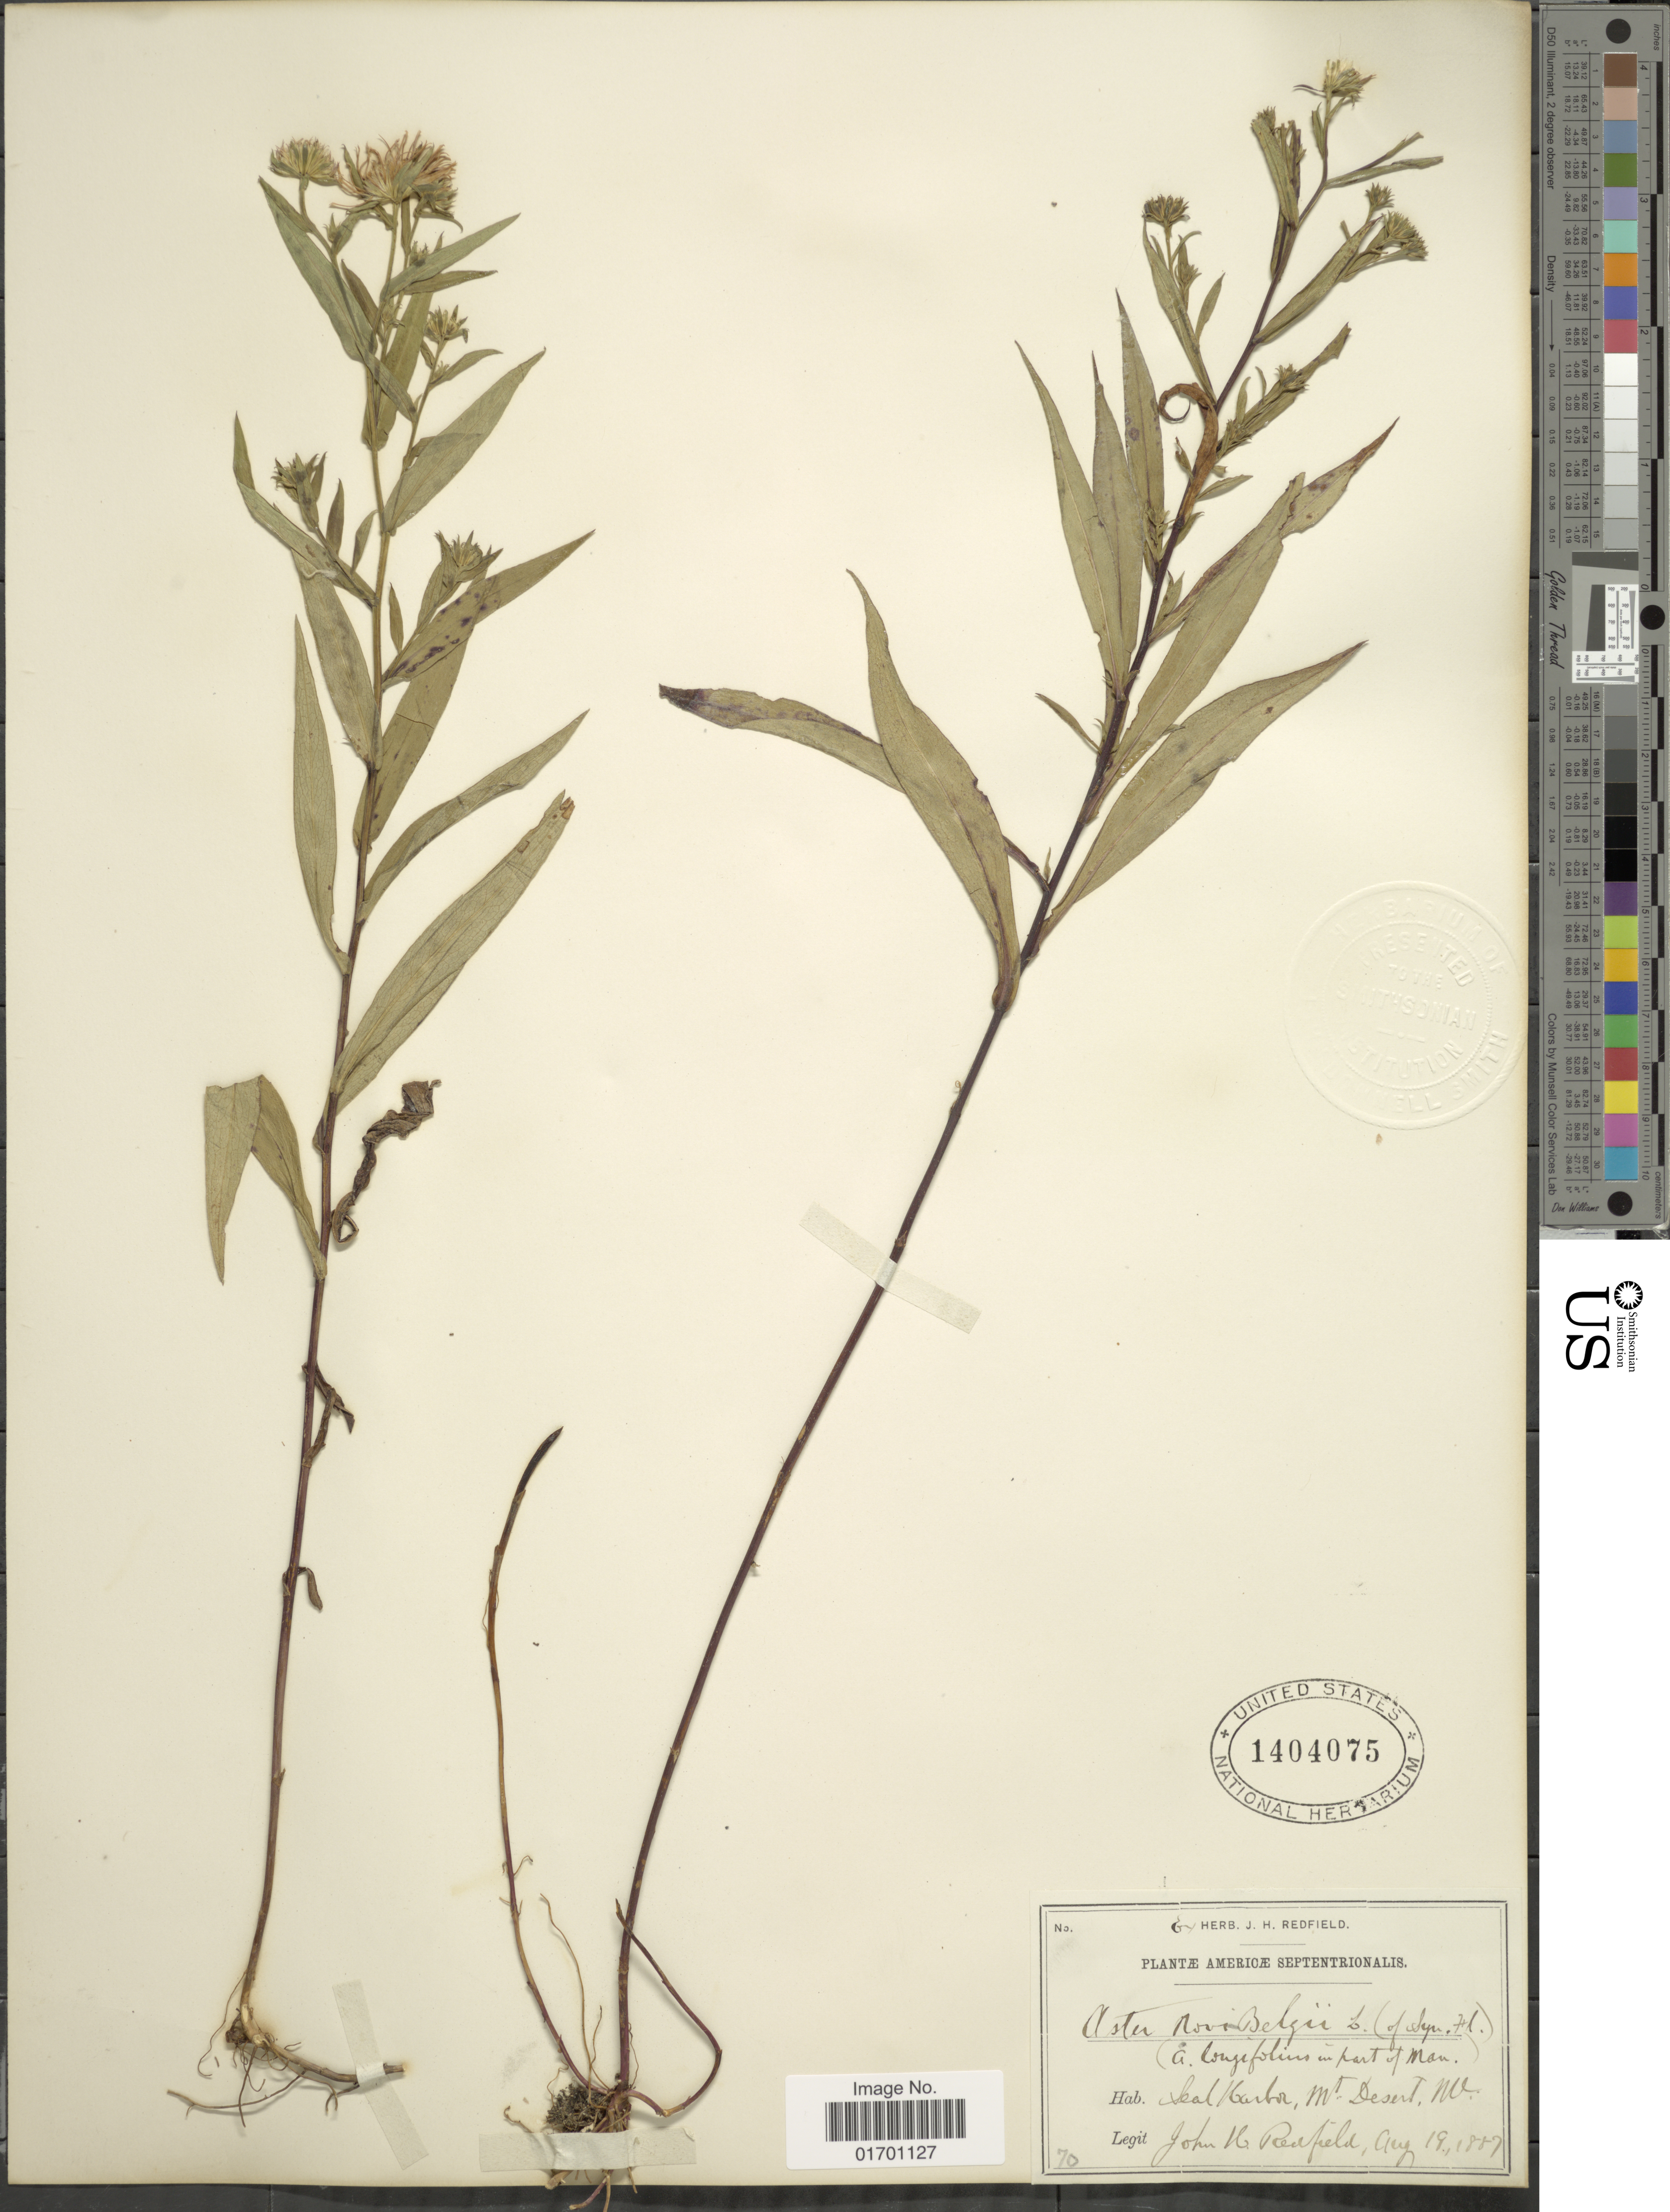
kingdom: Plantae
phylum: Tracheophyta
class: Magnoliopsida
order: Asterales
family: Asteraceae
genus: Symphyotrichum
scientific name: Symphyotrichum novi-belgii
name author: (L.) G.L. Nesom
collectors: J. Redfield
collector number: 70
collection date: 1887-08-19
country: United States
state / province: Maine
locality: Seal Harbor, Mt. Desert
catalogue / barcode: US 1404075